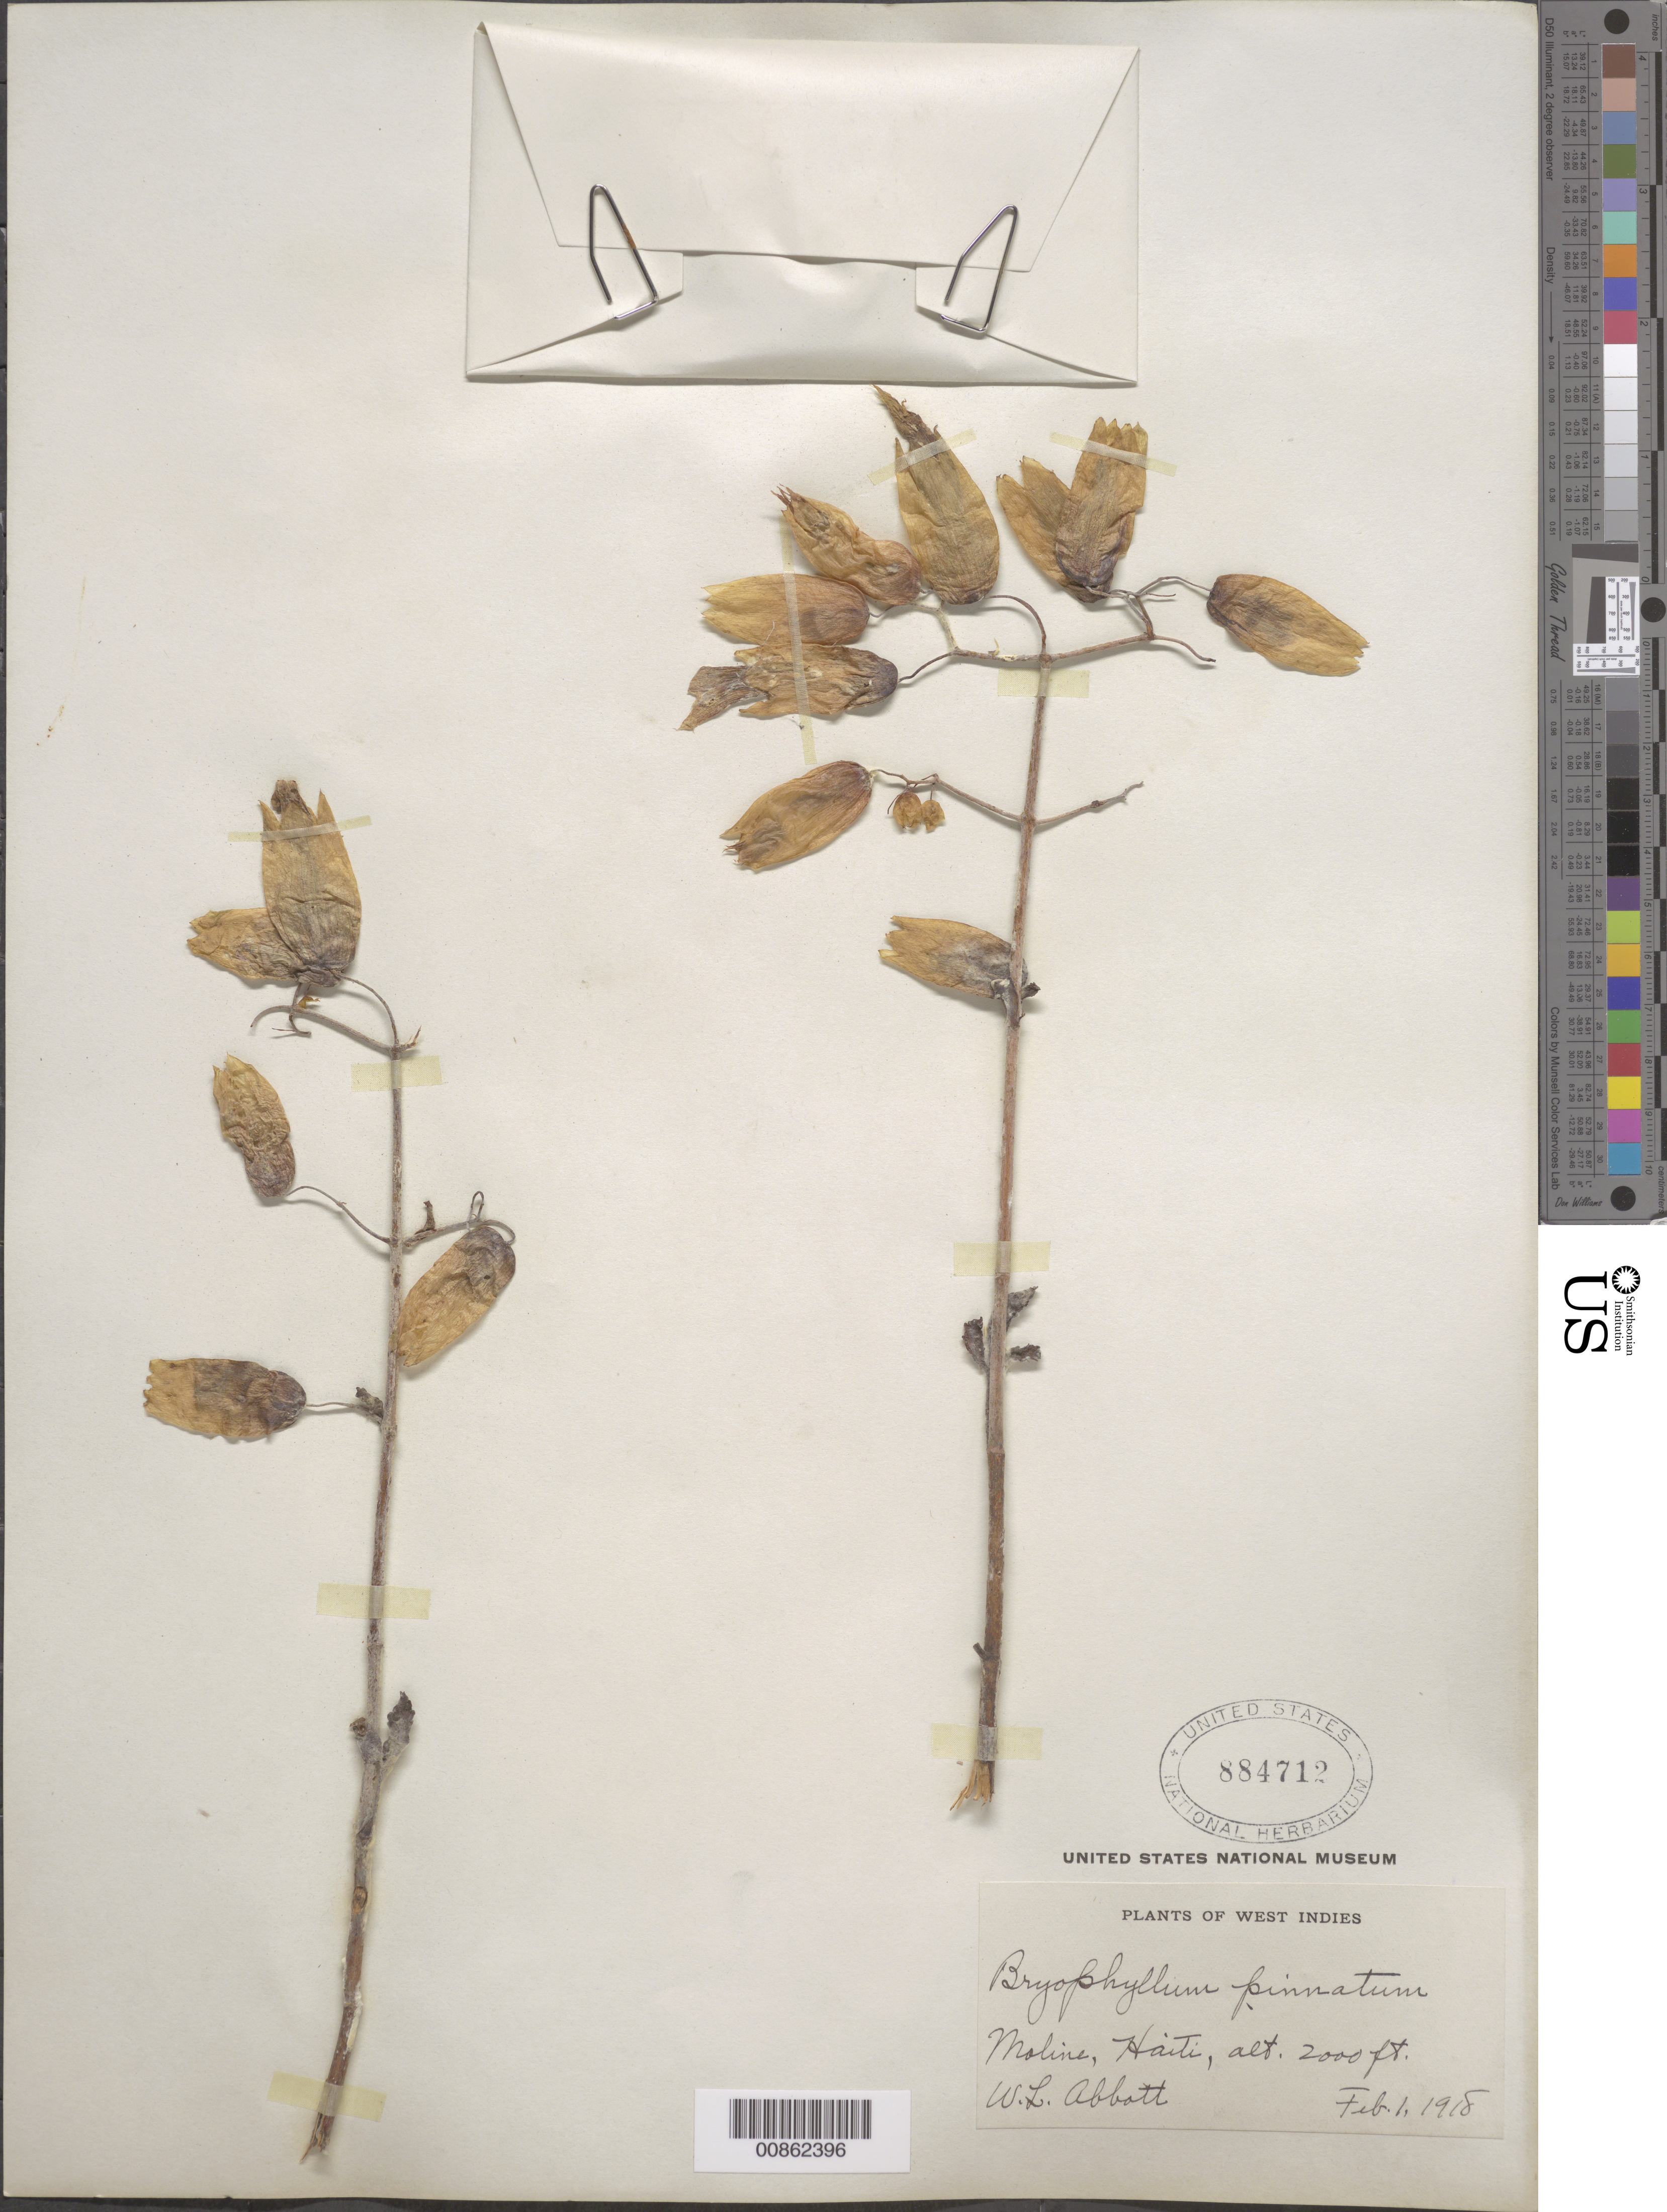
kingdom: Plantae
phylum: Tracheophyta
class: Magnoliopsida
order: Saxifragales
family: Crassulaceae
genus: Kalanchoe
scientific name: Kalanchoe pinnata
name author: (Lam.) Pers.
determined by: Strong, Mark T., (BOT), Smithsonian Institution - National Museum of Natural History (UNITED STATES)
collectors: W. L. Abbott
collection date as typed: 01 Feb 1918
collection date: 1918-02-01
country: Haiti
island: Hispaniola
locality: Moline.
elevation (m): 610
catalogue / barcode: US 884712